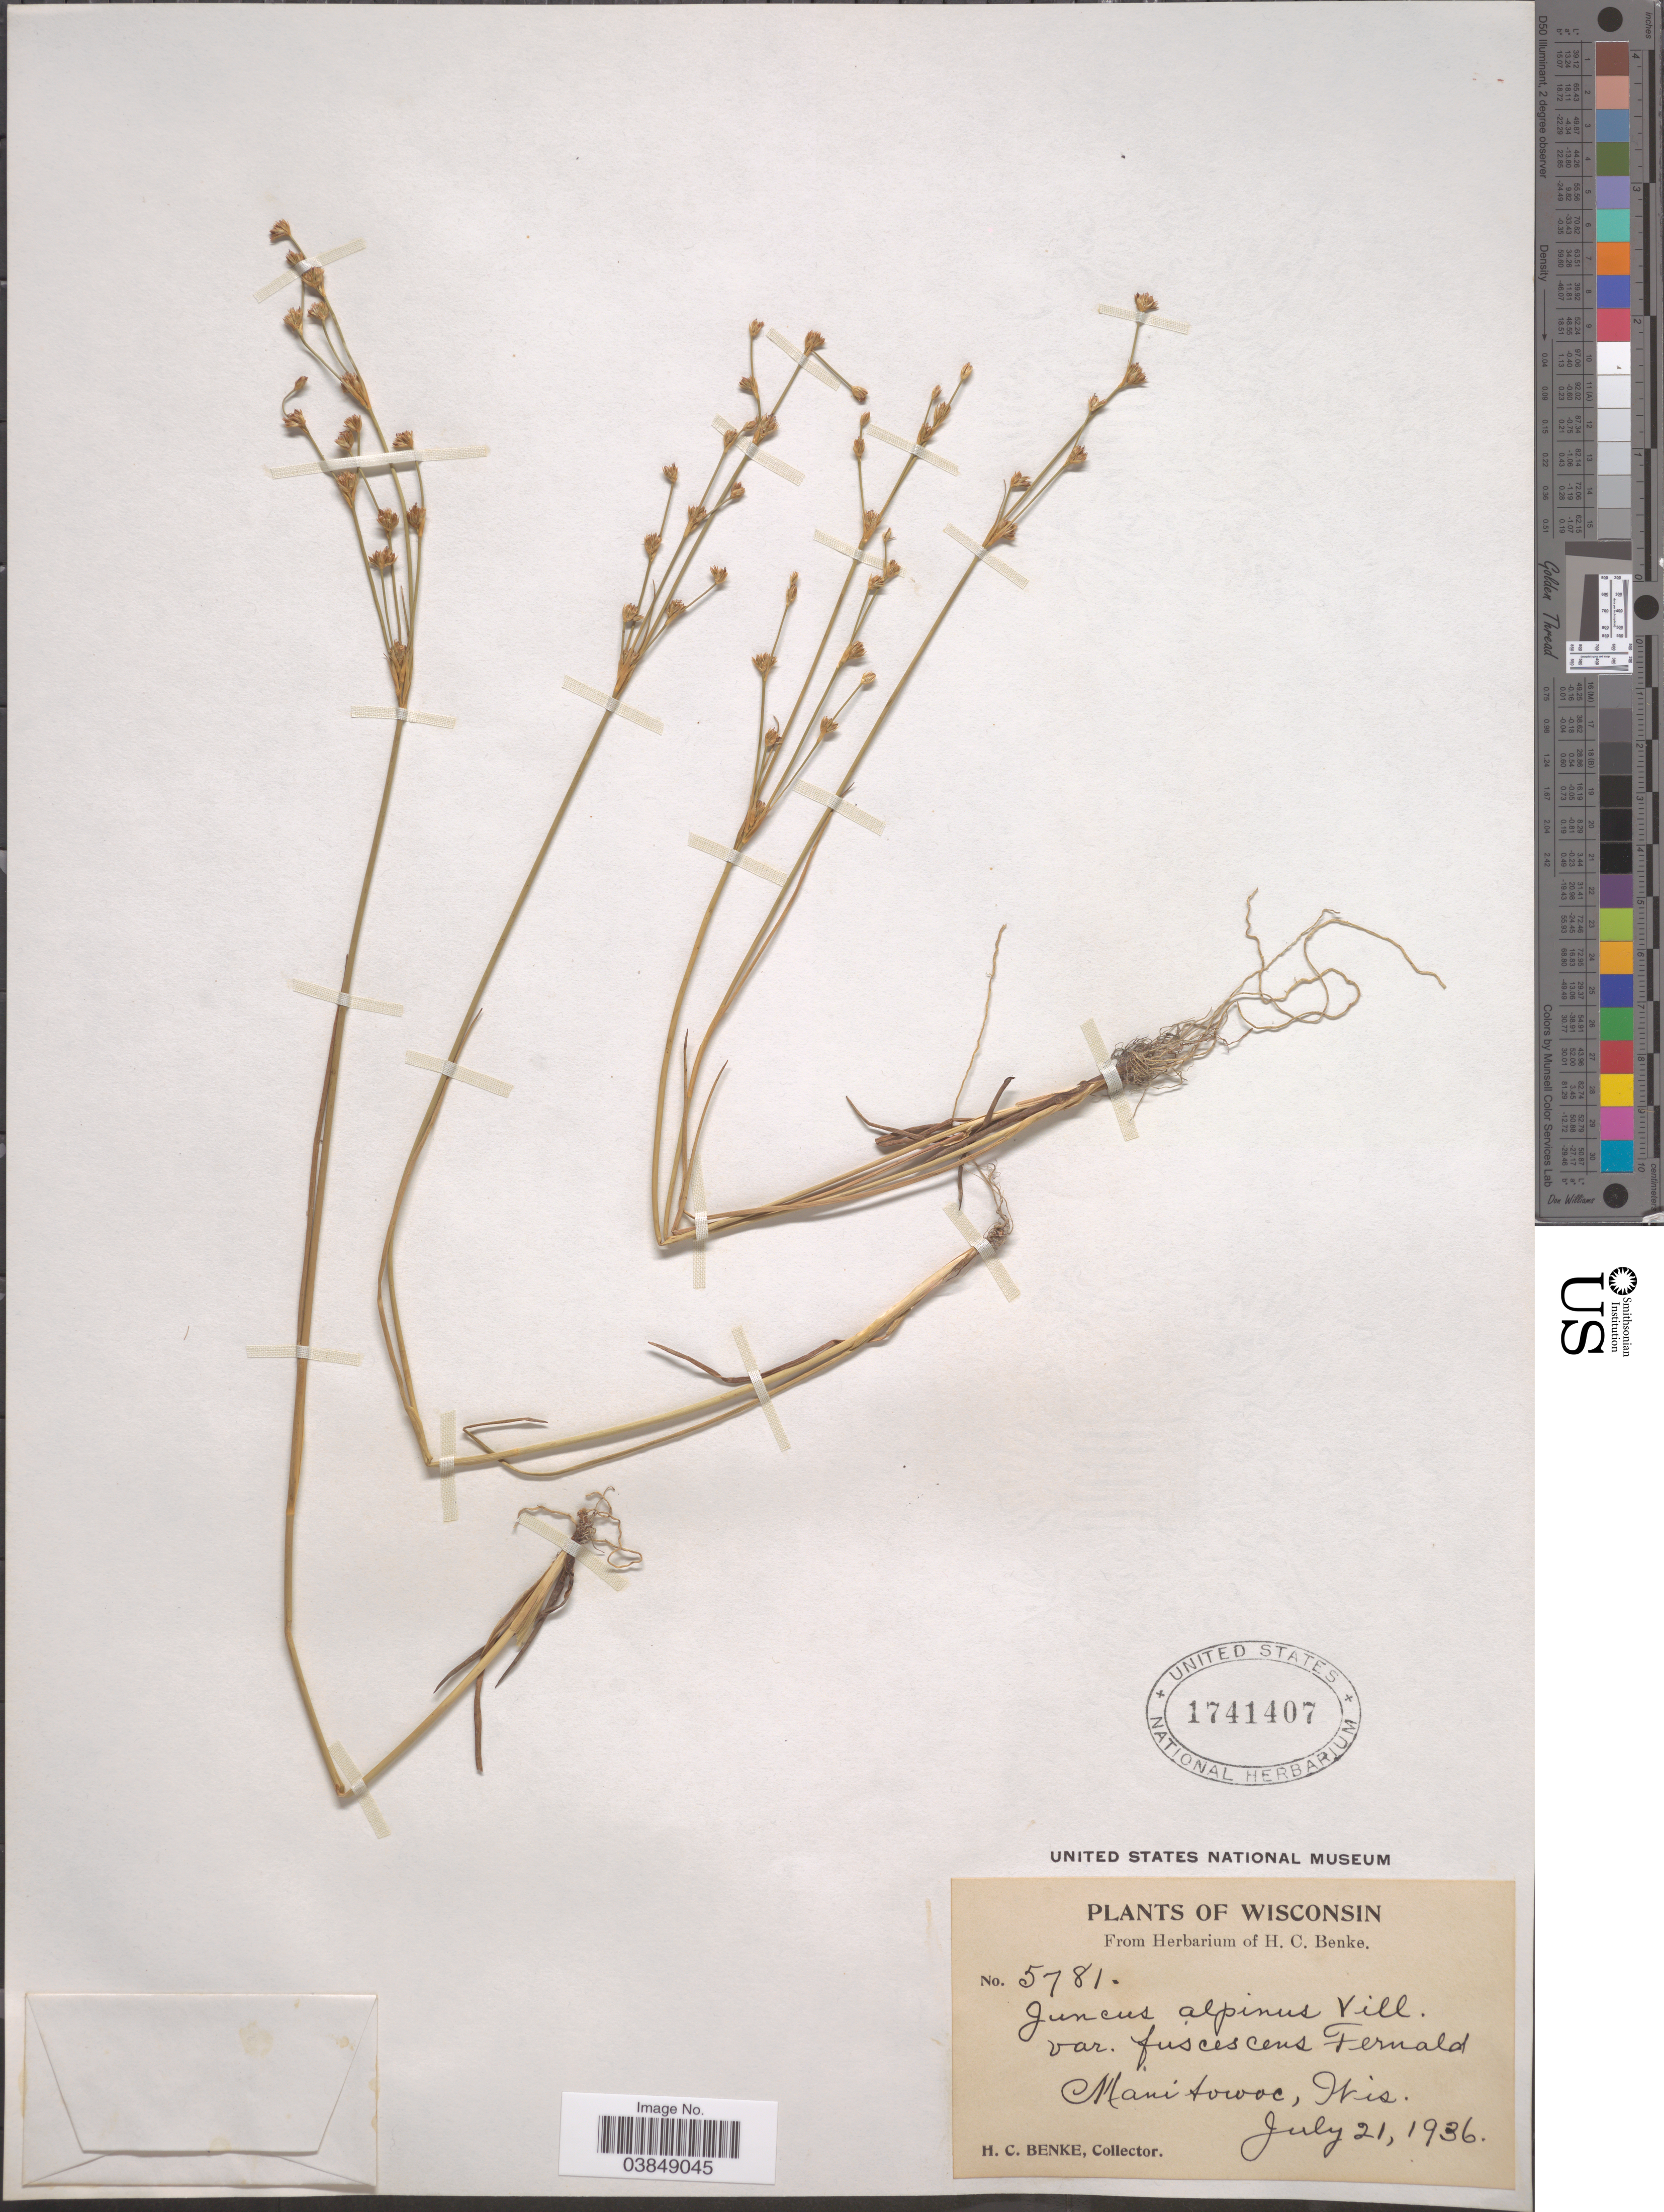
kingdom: Plantae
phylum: Tracheophyta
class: Liliopsida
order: Poales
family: Juncaceae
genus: Juncus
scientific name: Juncus alpinus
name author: Vill.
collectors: H. Benke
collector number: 5781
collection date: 1936-07-21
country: United States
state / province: Wisconsin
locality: Manitowoc.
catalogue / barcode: US 1741407